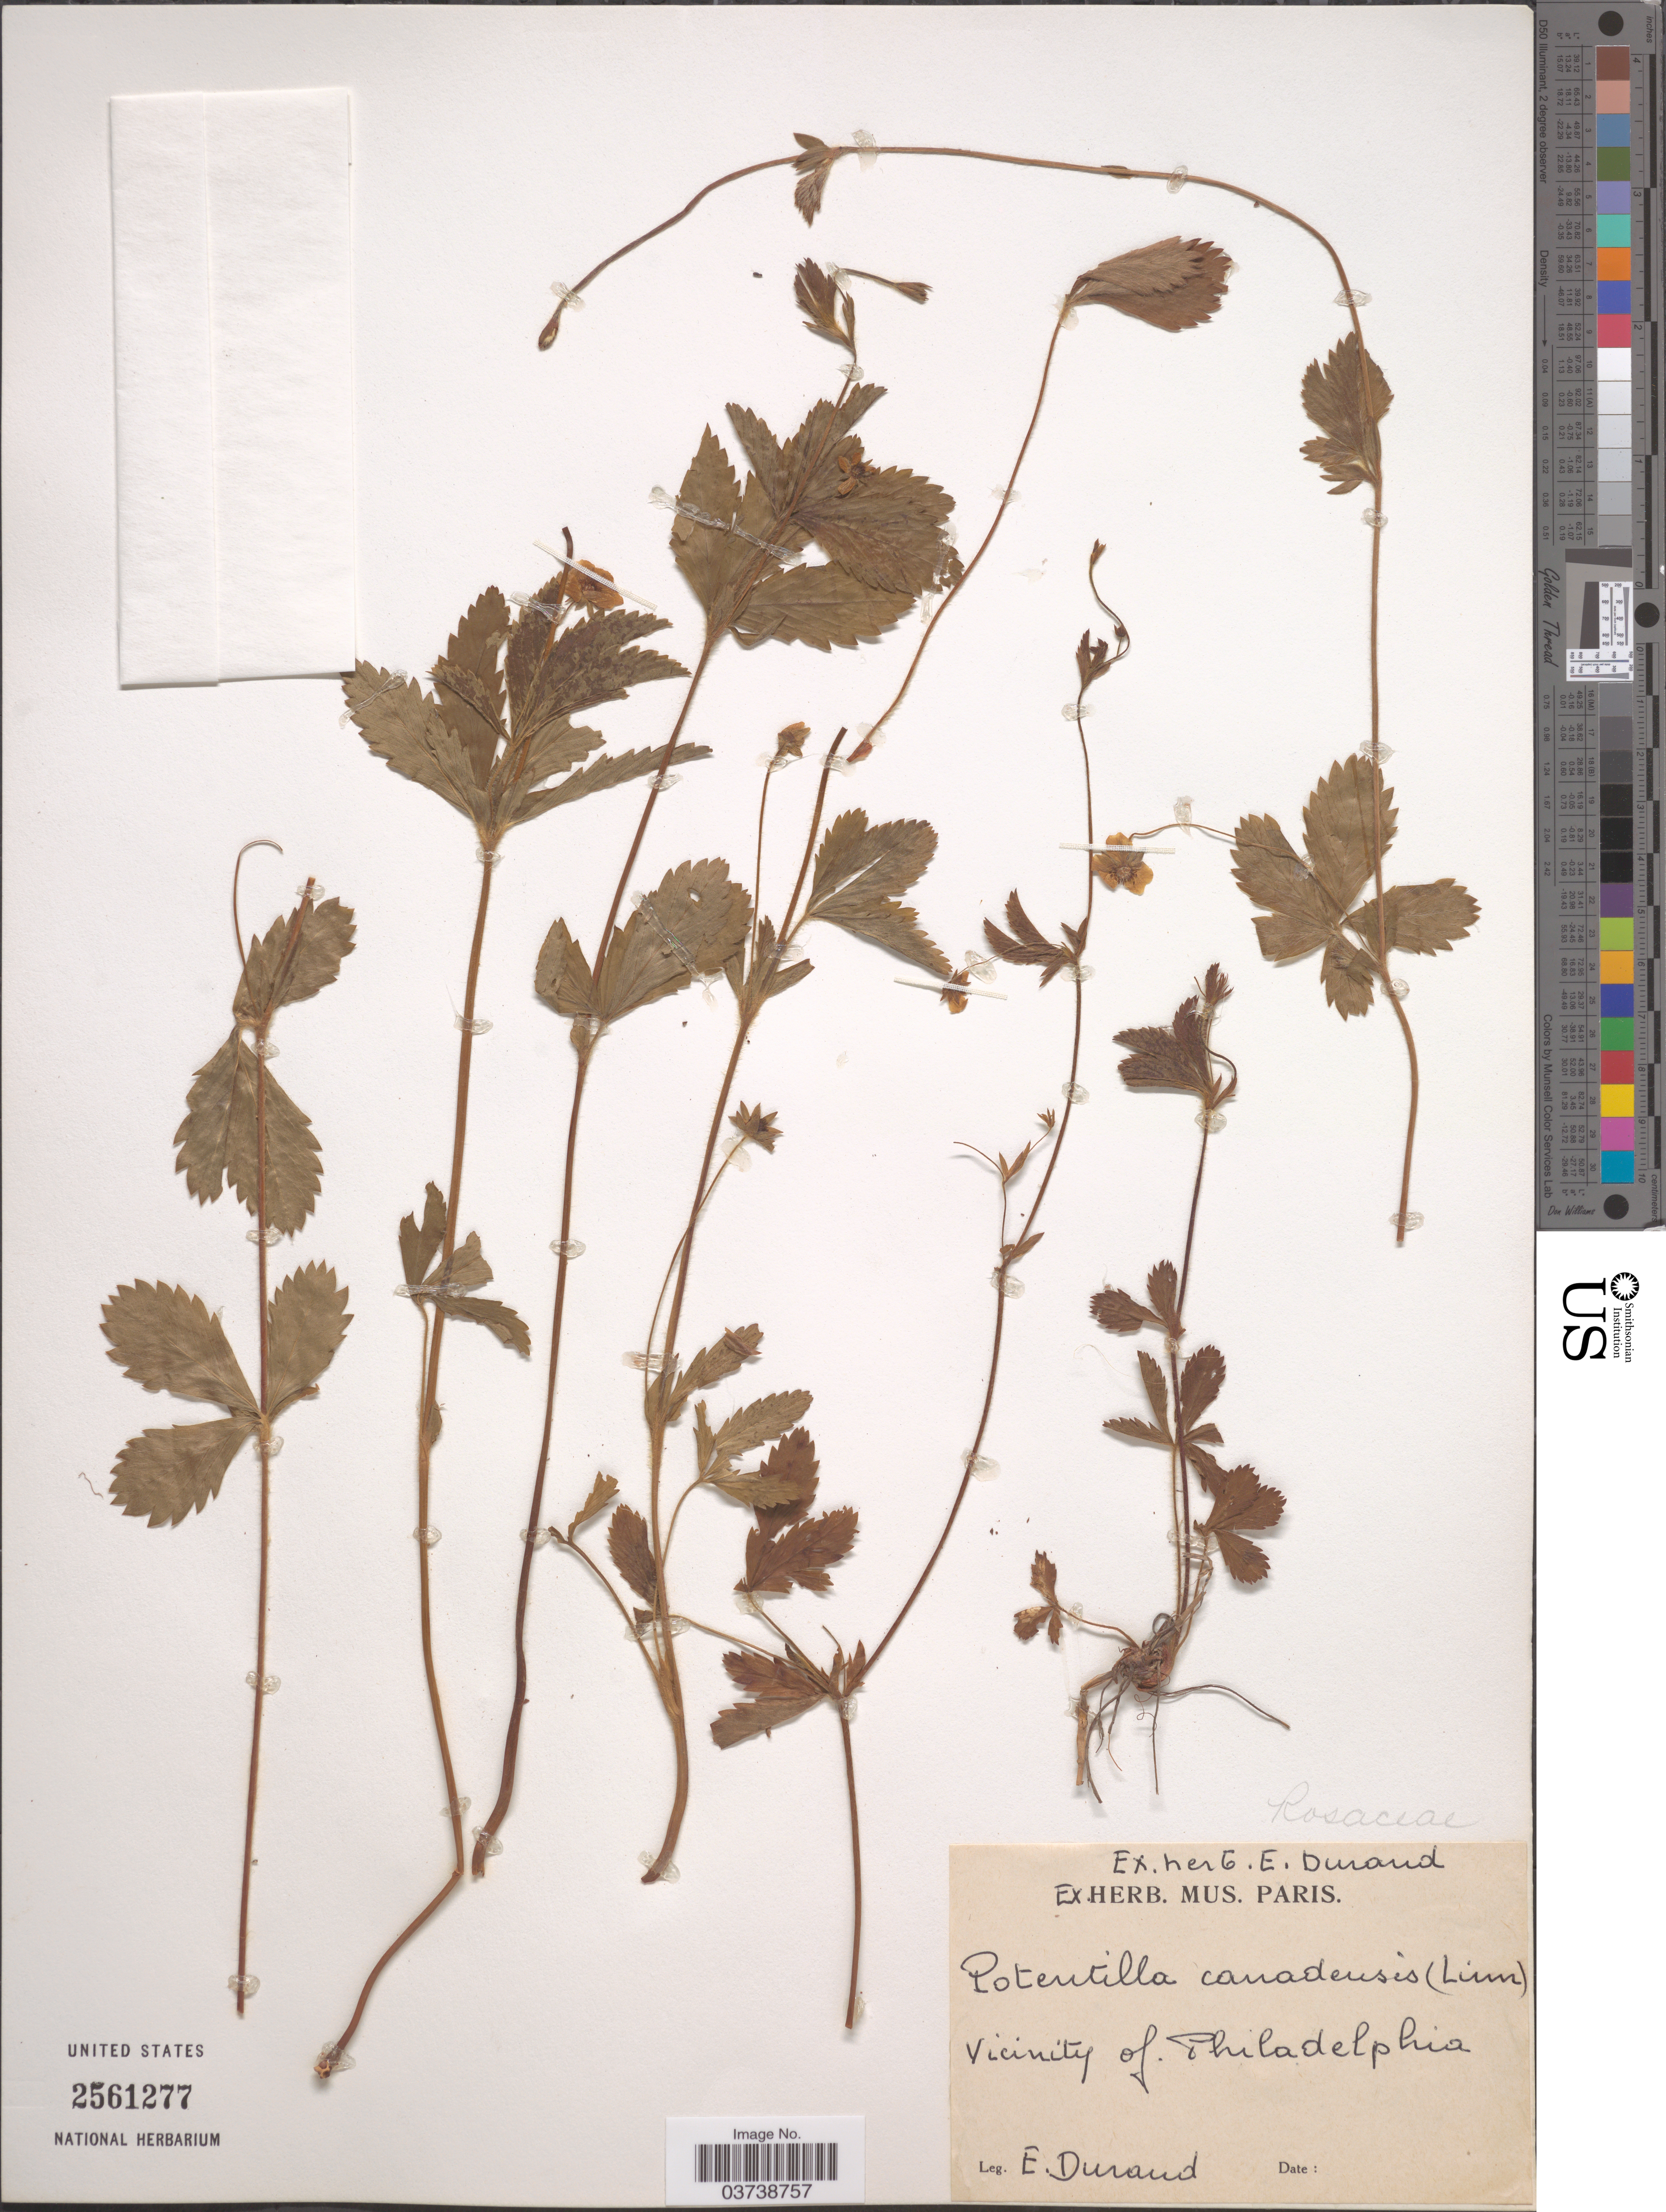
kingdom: Plantae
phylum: Tracheophyta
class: Magnoliopsida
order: Rosales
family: Rosaceae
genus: Potentilla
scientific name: Potentilla canadensis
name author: L.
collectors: E. A. Durand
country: United States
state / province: Pennsylvania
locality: Vicinity of Philadelphia.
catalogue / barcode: US 2561277